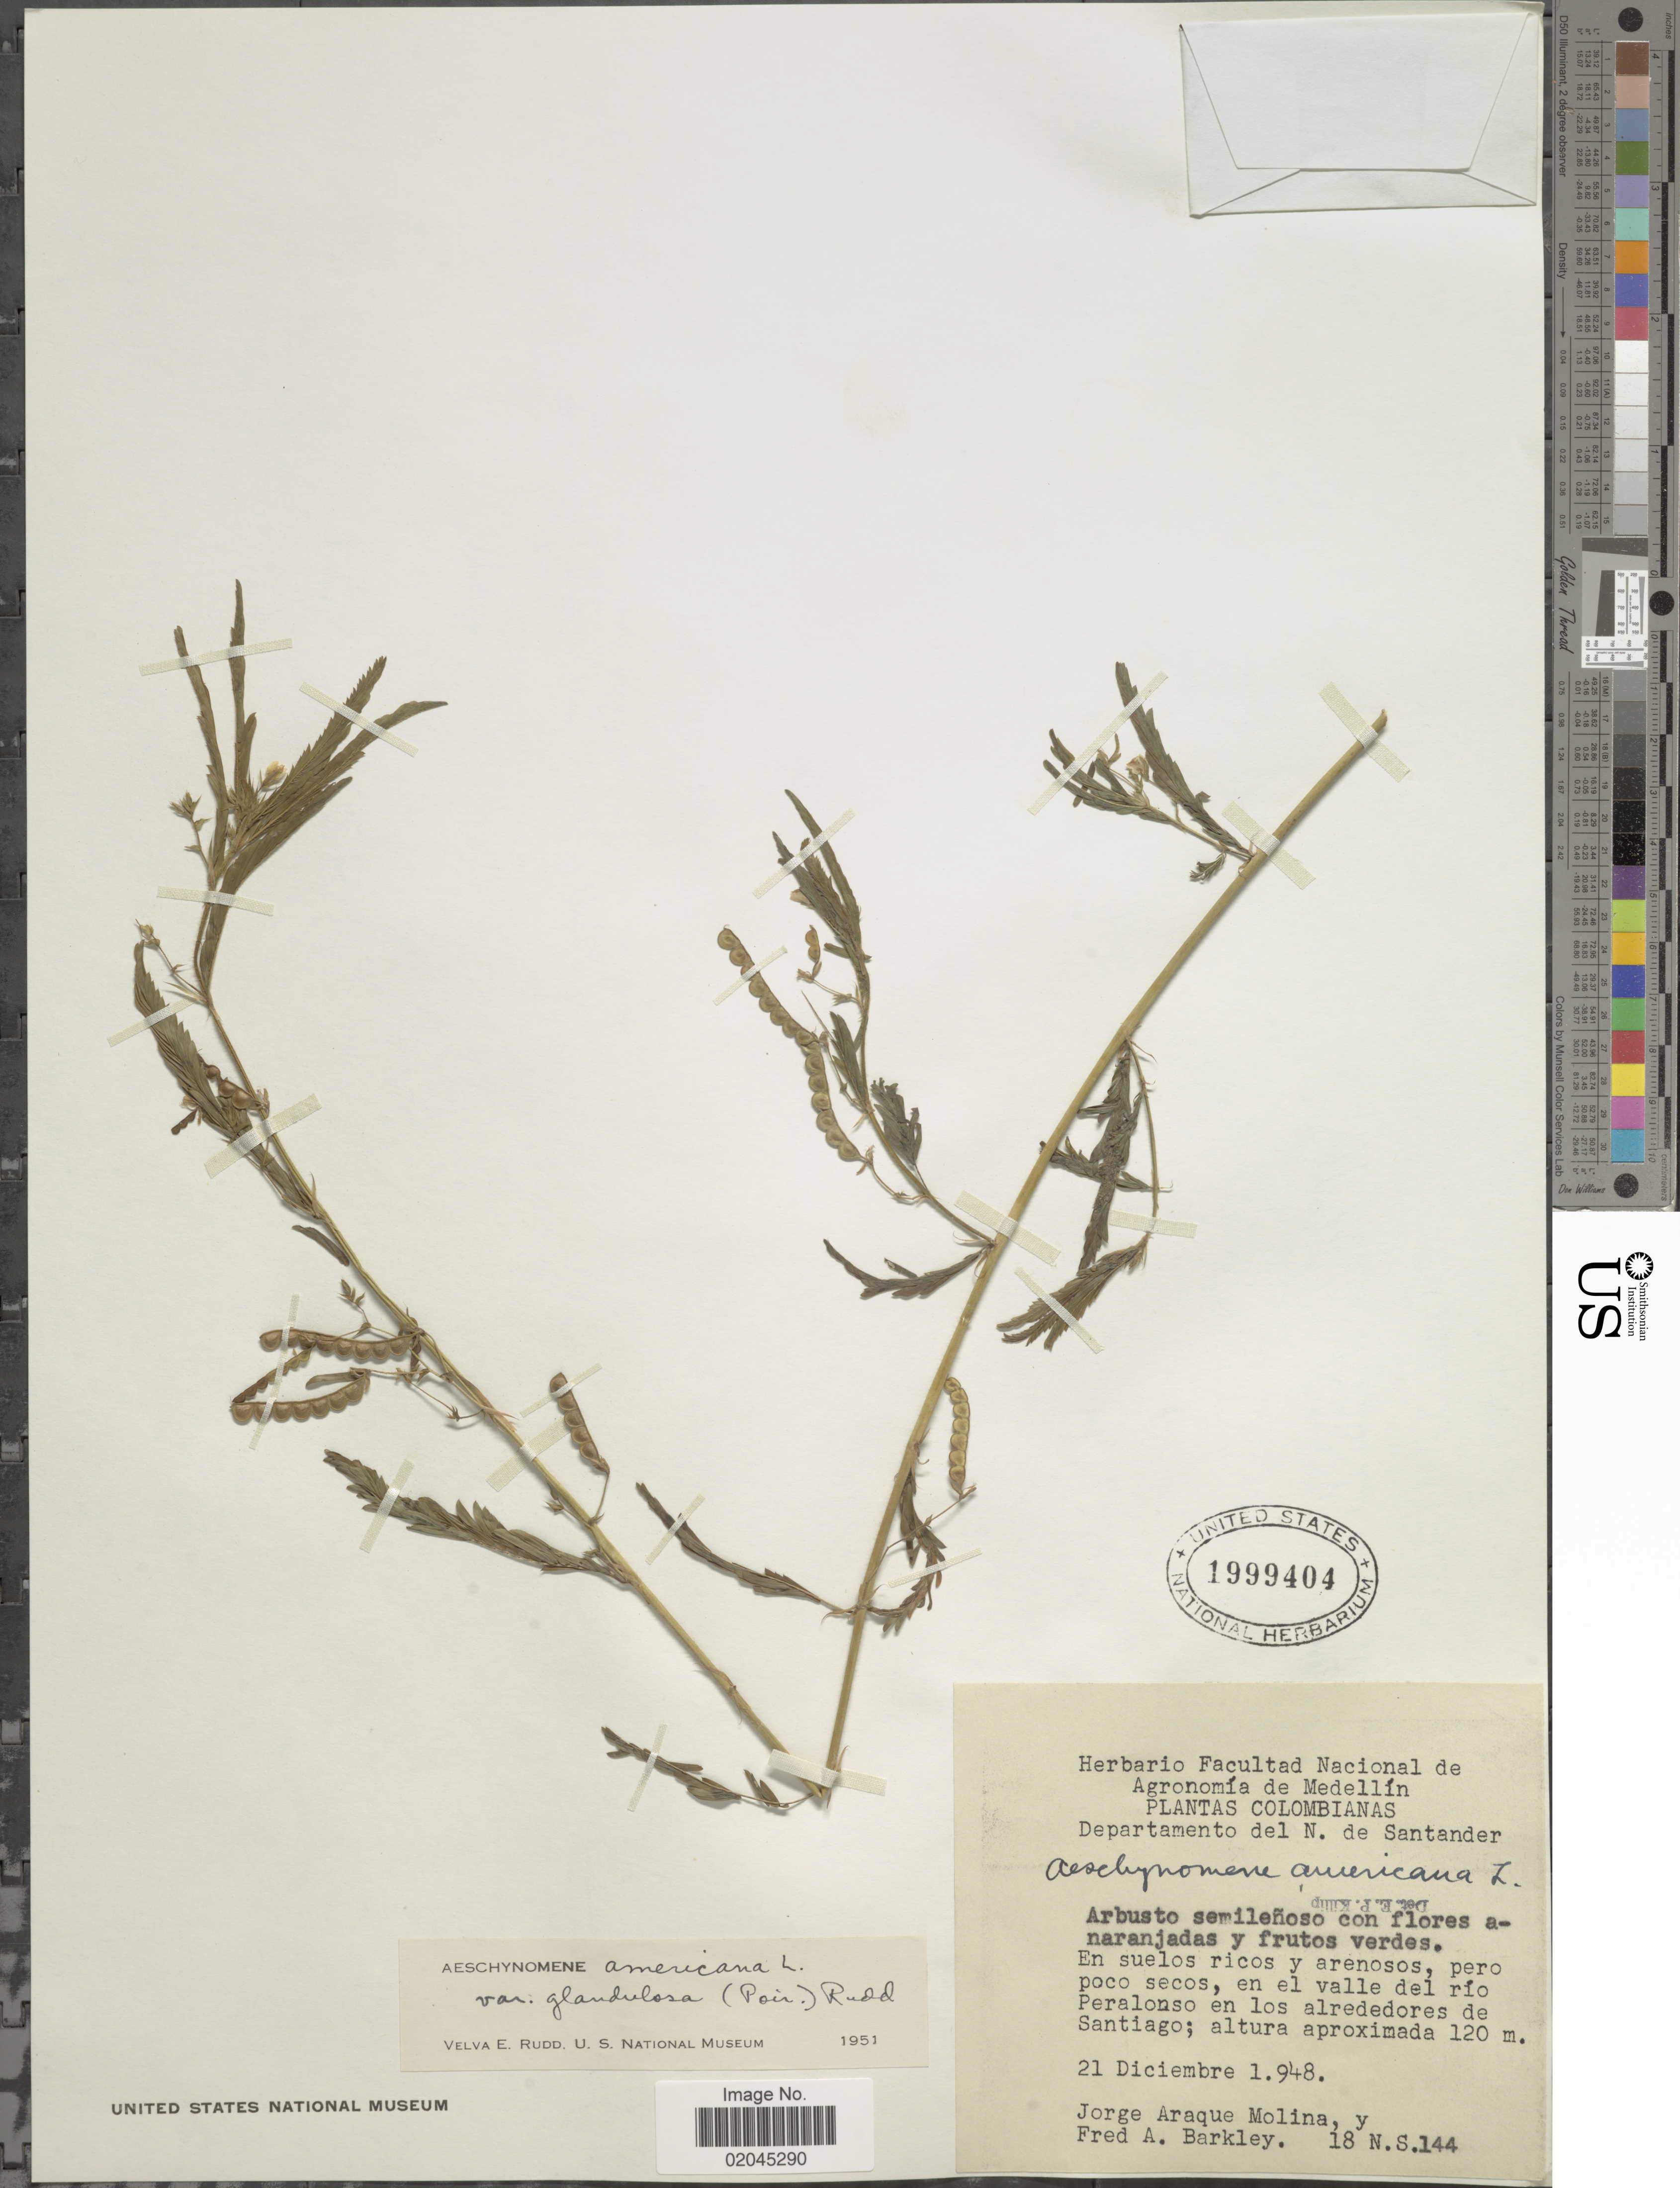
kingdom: Plantae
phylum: Tracheophyta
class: Magnoliopsida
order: Fabales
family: Fabaceae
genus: Aeschynomene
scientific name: Aeschynomene americana var. americana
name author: L.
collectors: J. Araque Molina & F. A. Barkley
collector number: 18 N. S. 144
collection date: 1948-12-21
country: Colombia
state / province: Norte de Santander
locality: Departamento del N. de Santander, En suelos ricos y arenosos, peroi poco secos, en el valle del río Peralonso en los alrededores de Santiago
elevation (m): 120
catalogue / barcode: US 1999404